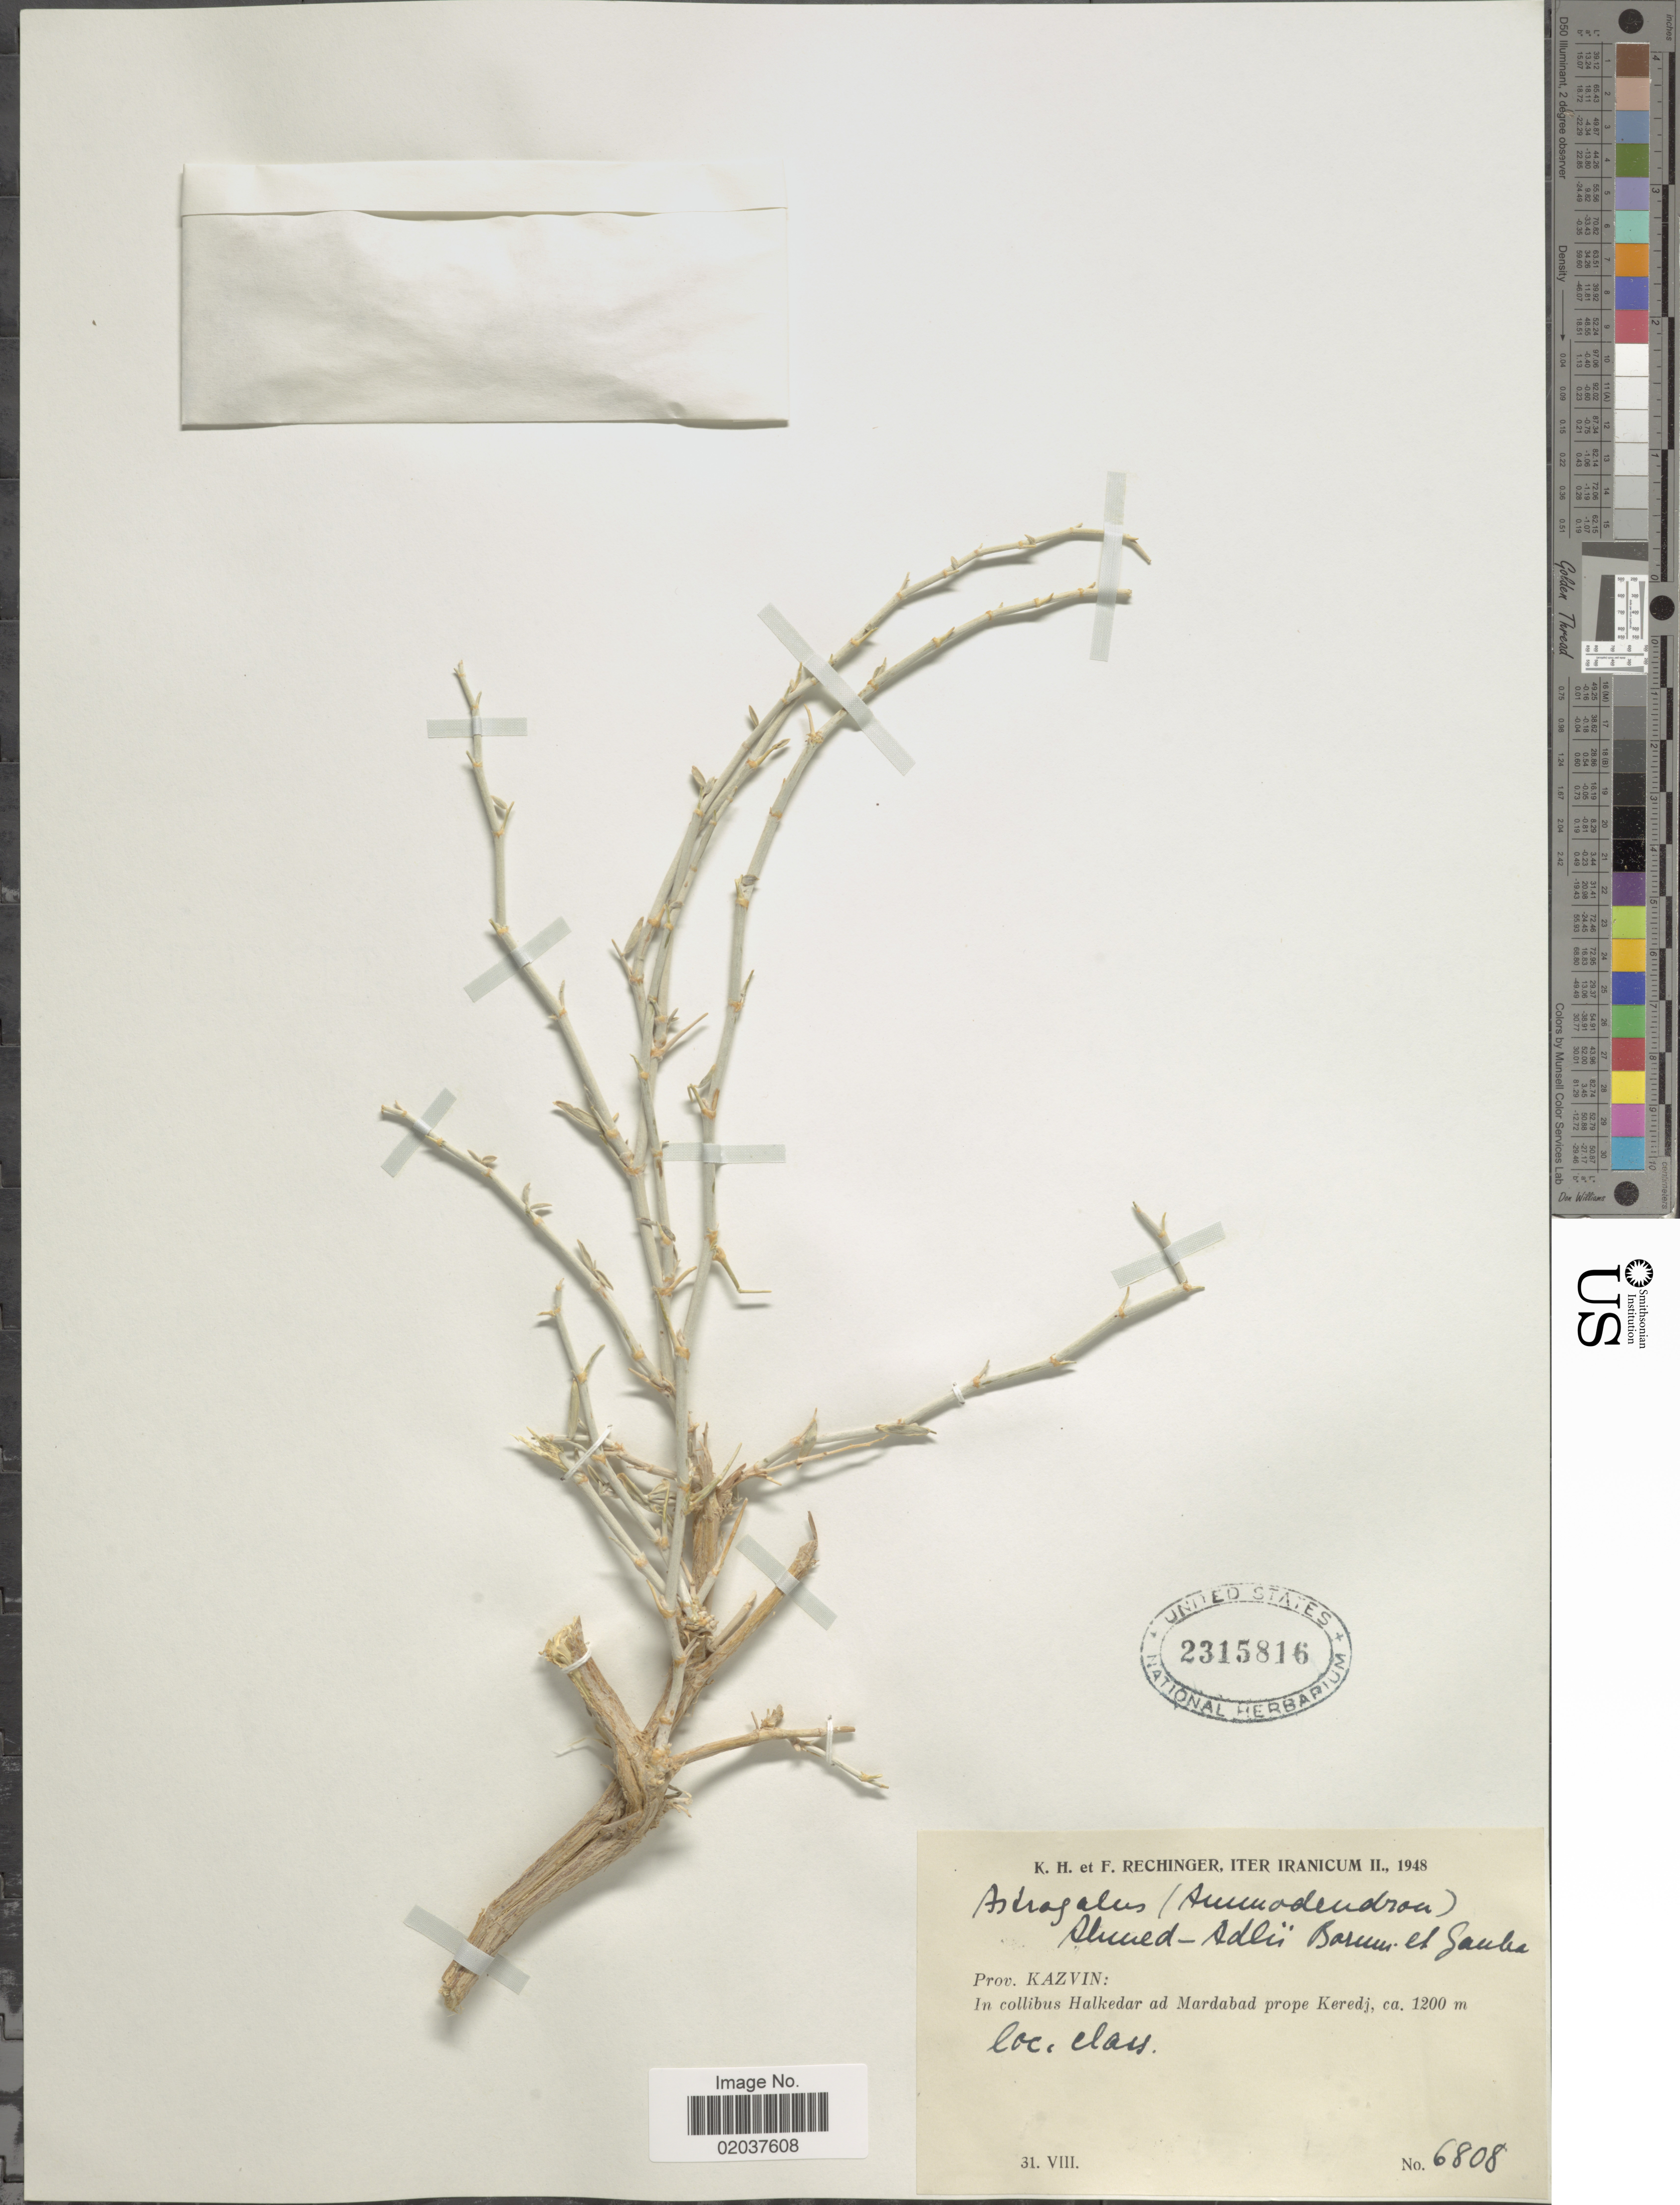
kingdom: Plantae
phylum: Tracheophyta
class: Magnoliopsida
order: Fabales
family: Fabaceae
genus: Astragalus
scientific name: Astragalus ahmed-adlii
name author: Bornm. & Gauba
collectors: K. H. Rechinger & F. Rechinger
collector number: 6808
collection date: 1948-08-31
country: Iran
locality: Prov. Kazvin, Halkedar ad Mardabad prope Keredj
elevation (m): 1200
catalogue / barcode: US 2315816